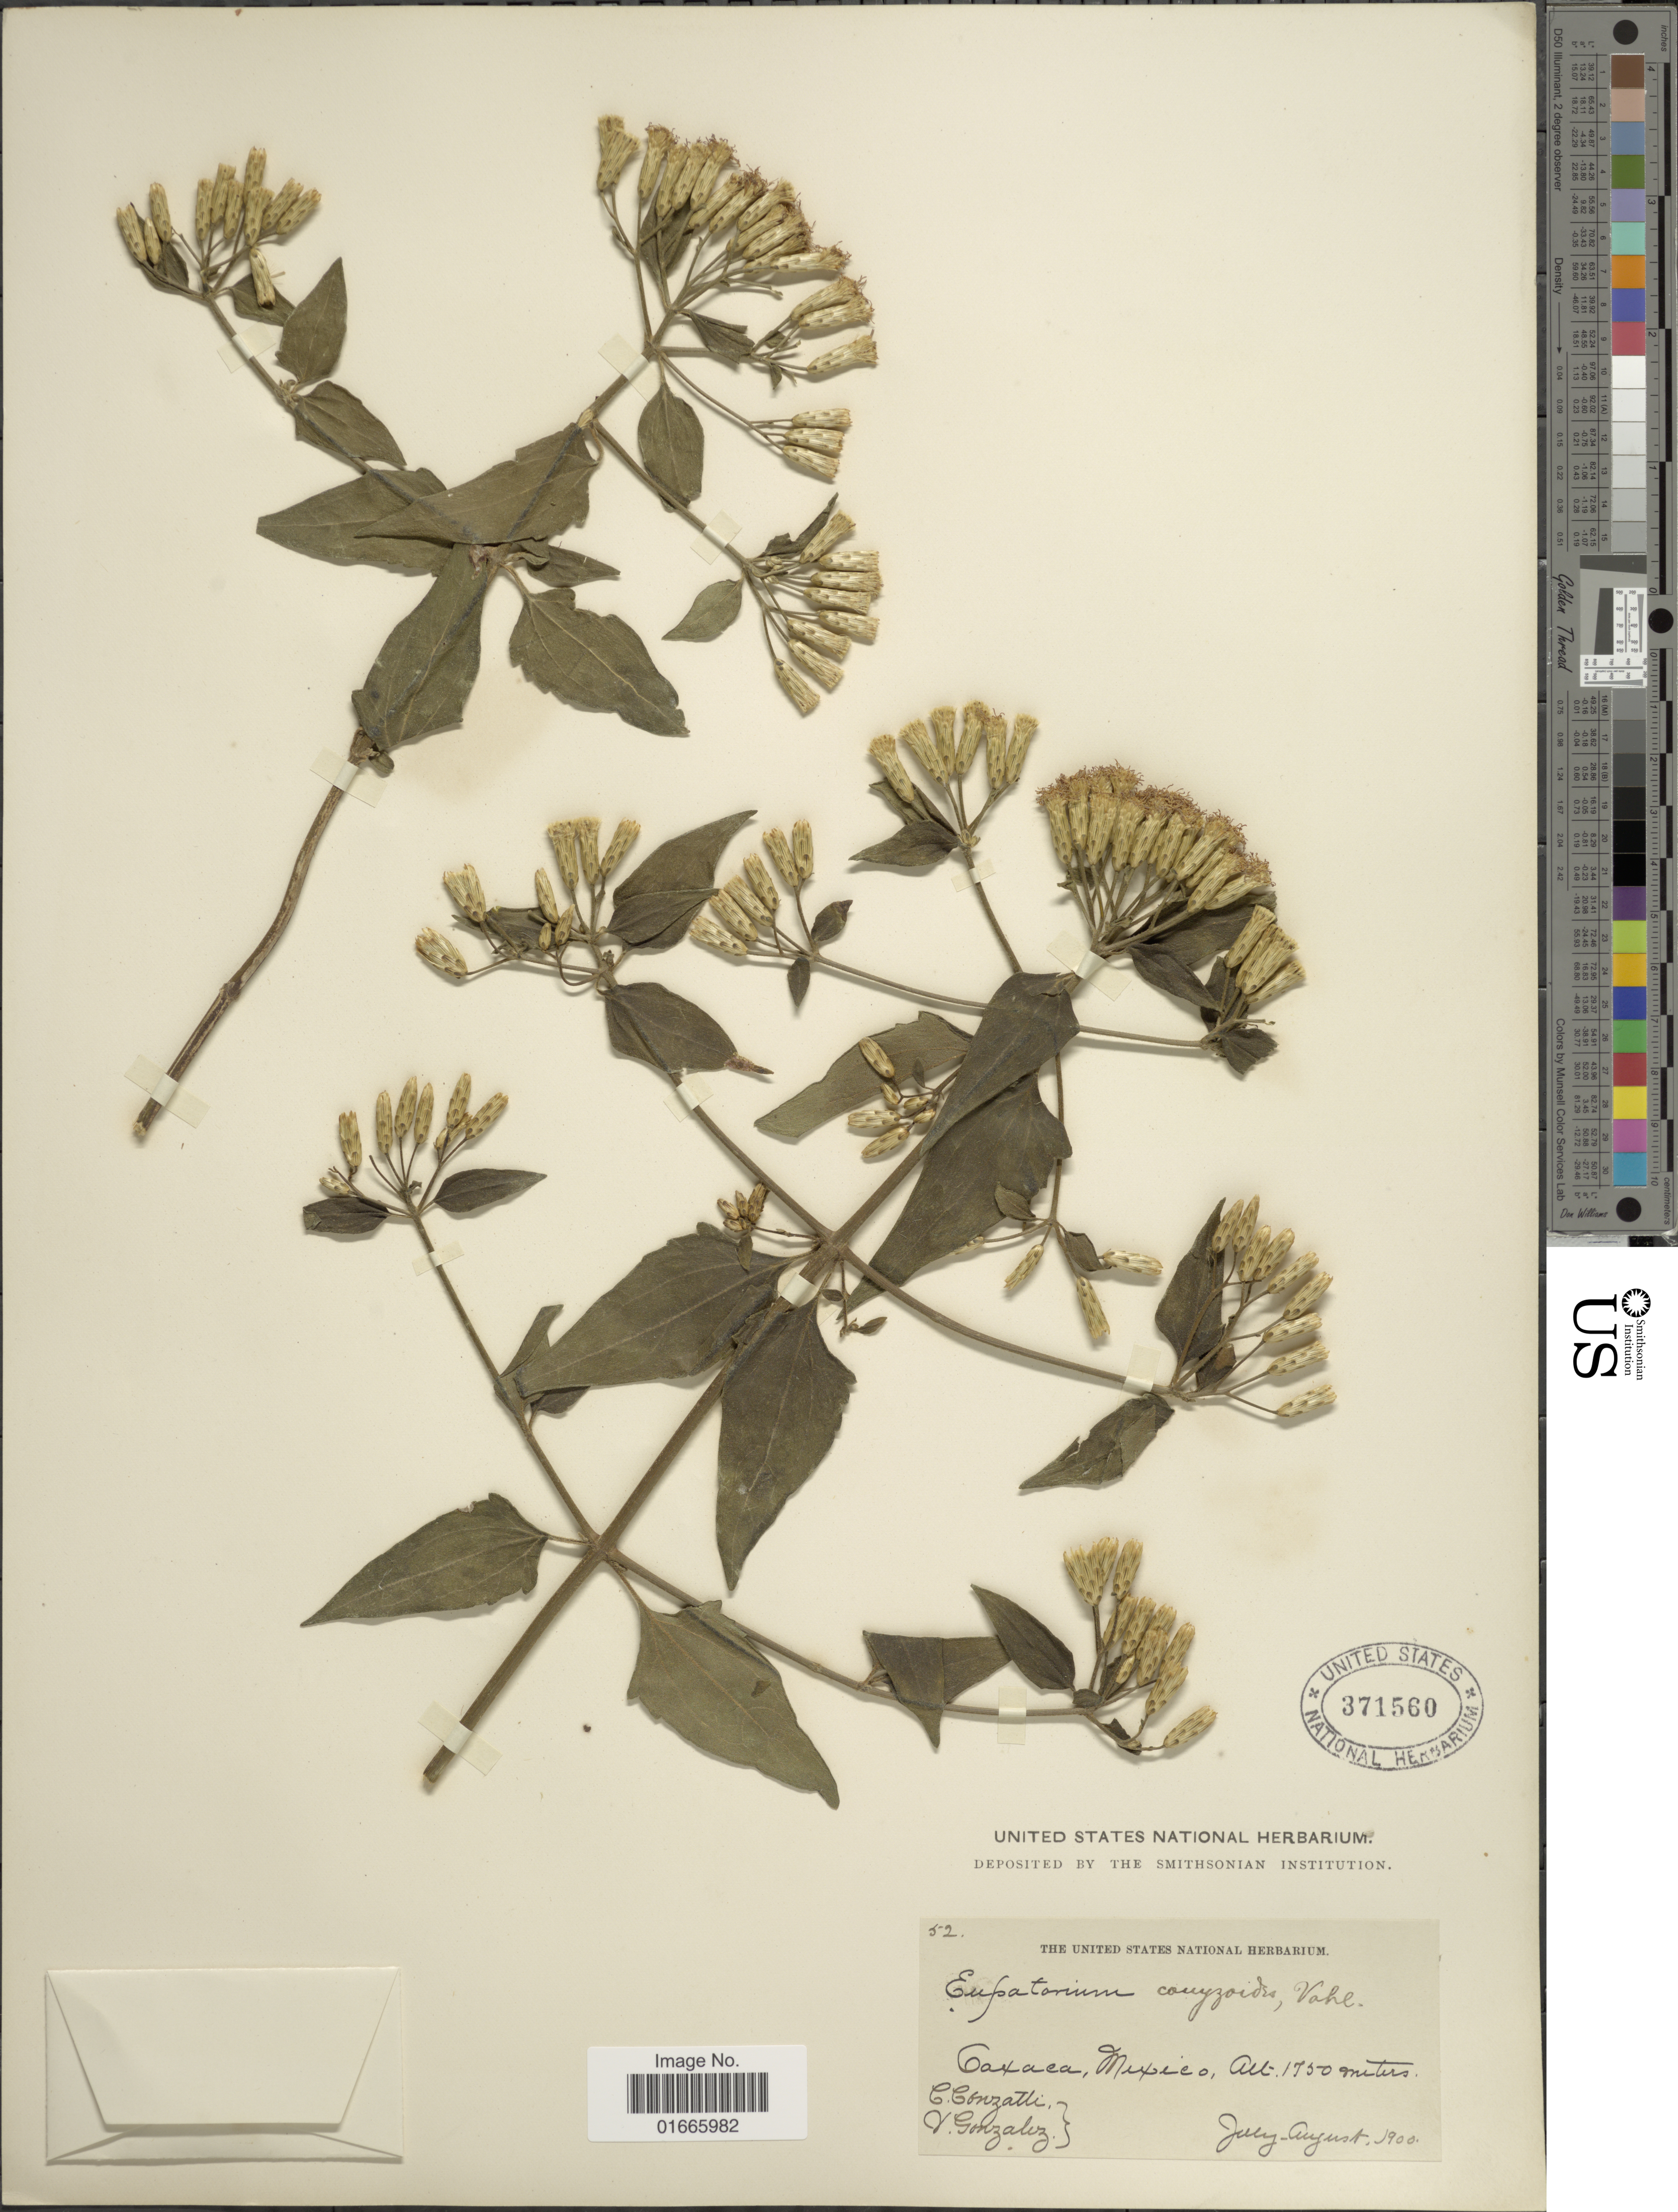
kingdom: Plantae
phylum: Tracheophyta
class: Magnoliopsida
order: Asterales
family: Asteraceae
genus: Chromolaena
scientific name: Chromolaena odorata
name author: (L.) R.M. King & H. Rob.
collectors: C. Conzatti & V. Gonzalez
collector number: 52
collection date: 1900-07/1900-08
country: Mexico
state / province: Oaxaca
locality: Oaxaca, Mexico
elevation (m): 1750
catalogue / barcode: US 371560